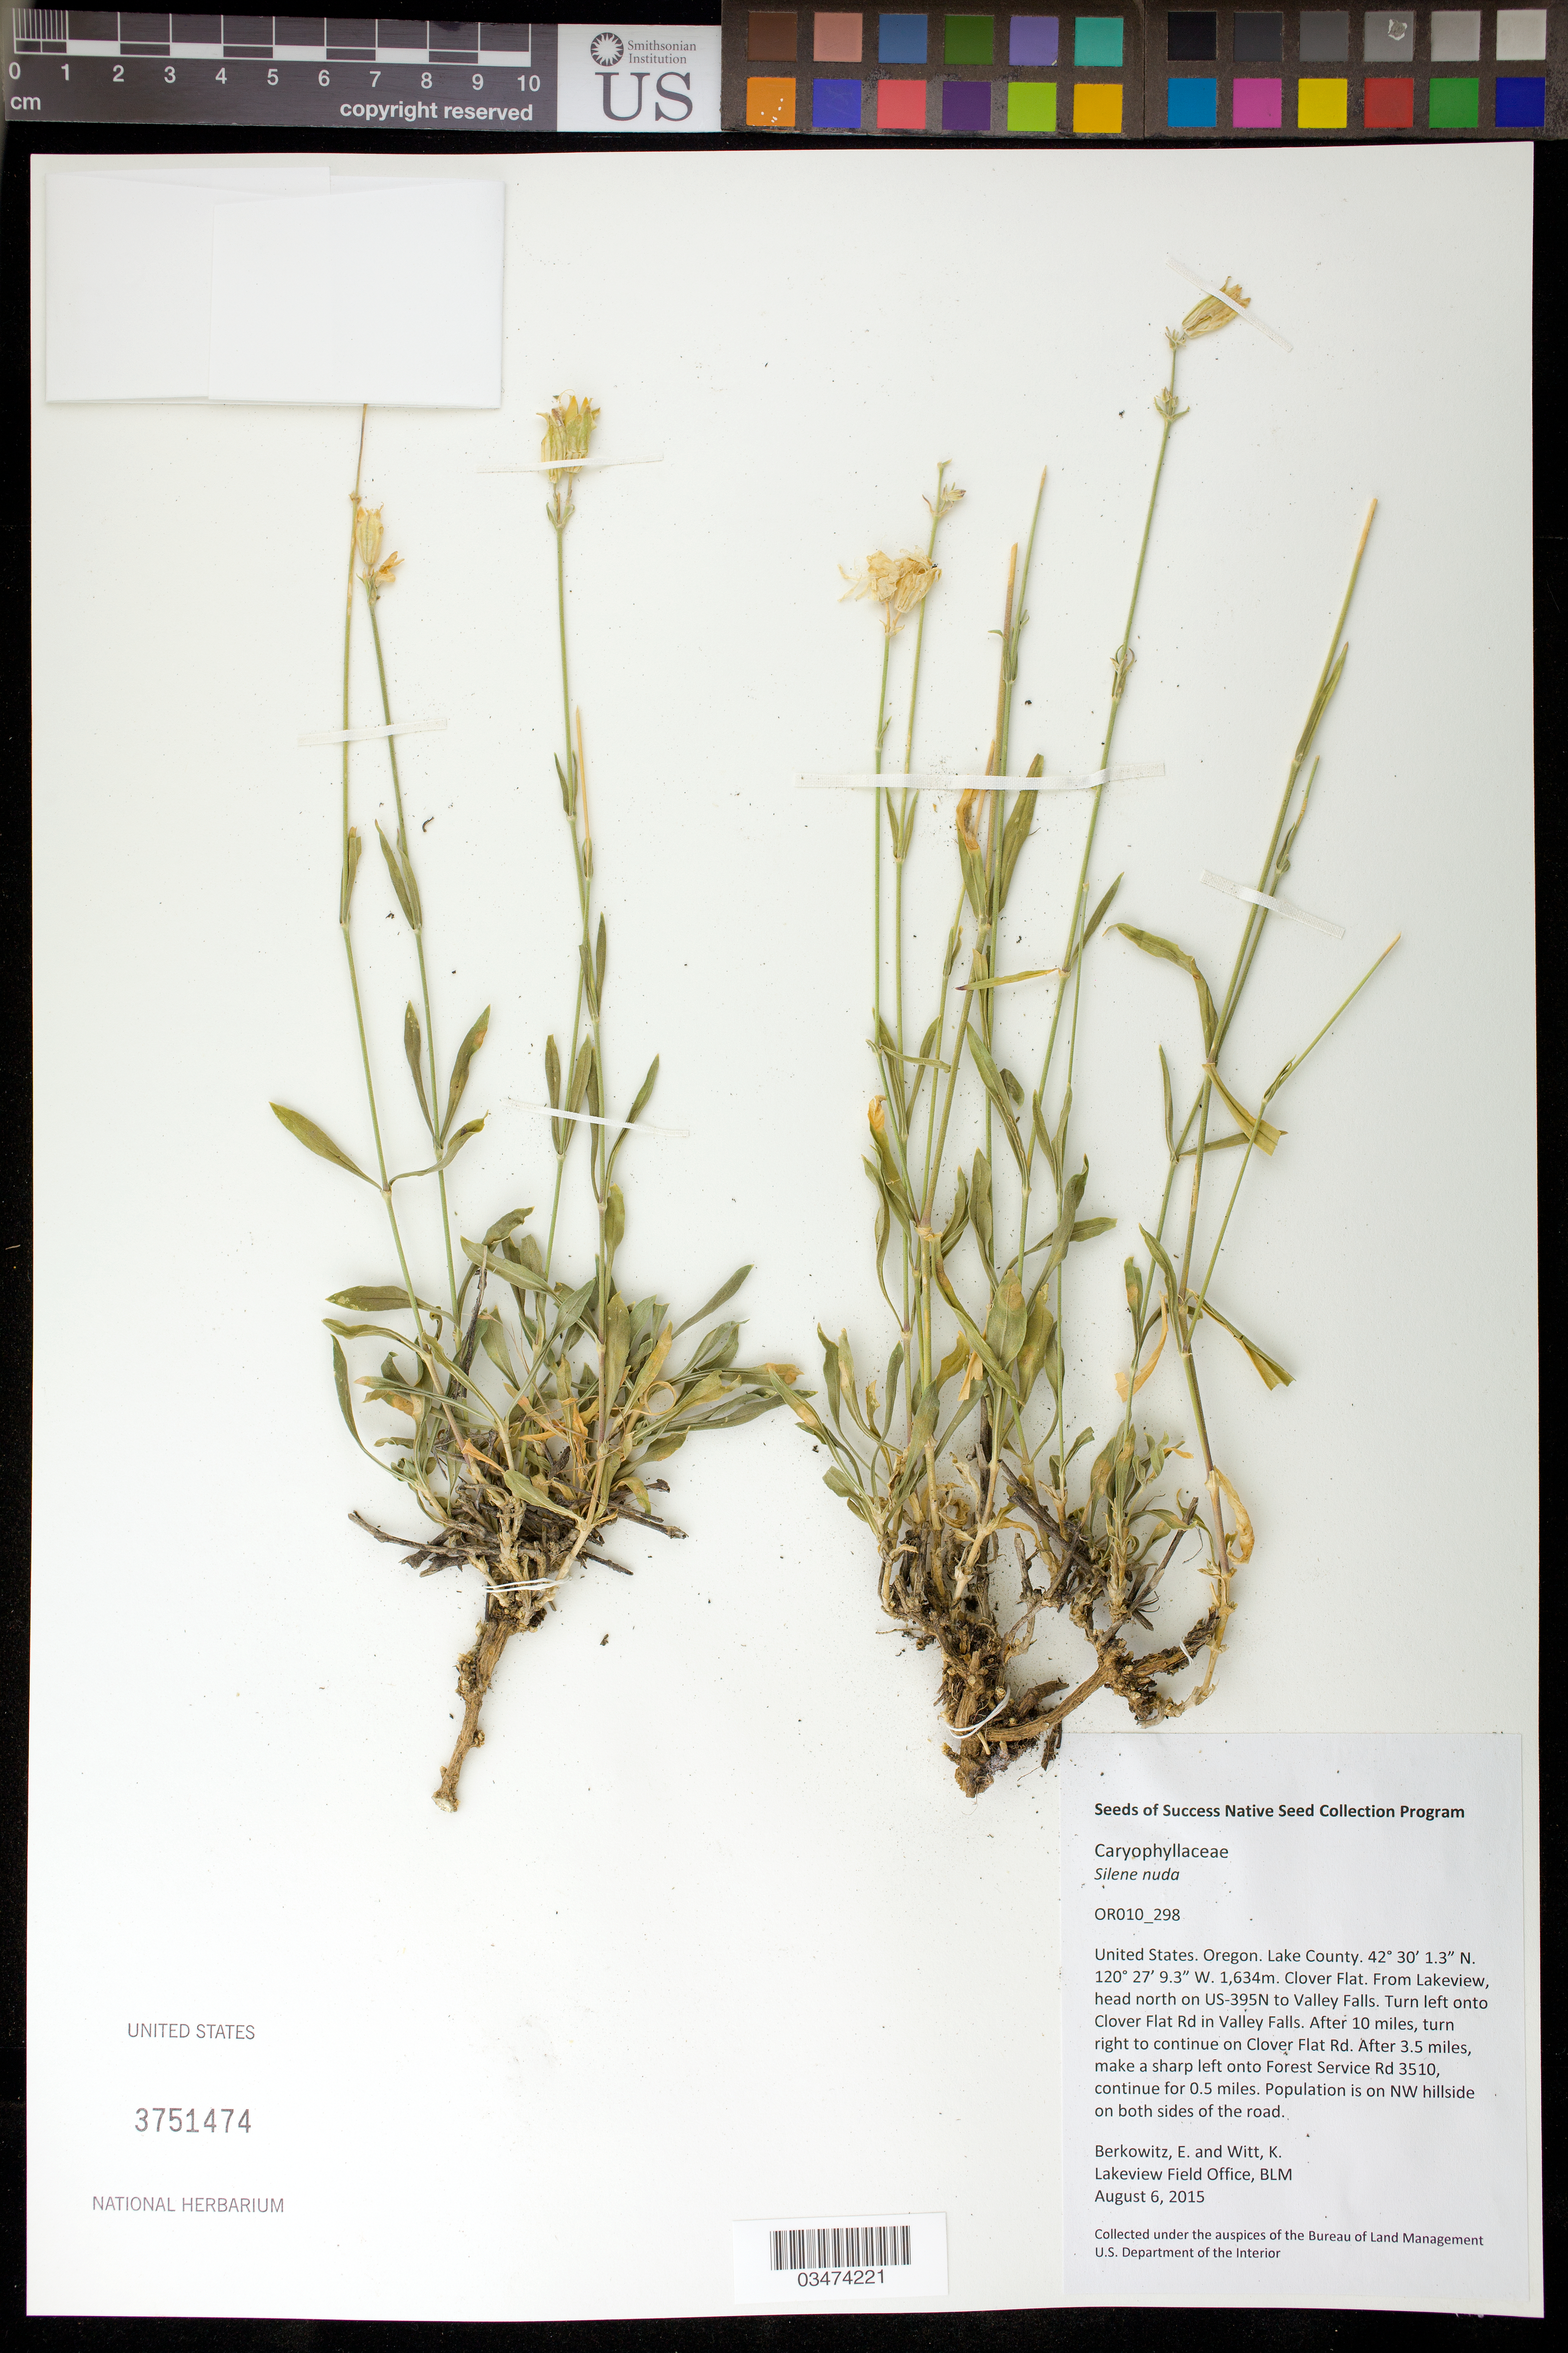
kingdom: Plantae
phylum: Tracheophyta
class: Magnoliopsida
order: Caryophyllales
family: Caryophyllaceae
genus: Silene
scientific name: Silene nuda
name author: (S. Watson) C.L. Hitchc. & Maguire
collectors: E. Berkowitz & K. Witt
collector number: OR010-298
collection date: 2015-08-06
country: United States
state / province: Oregon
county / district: Lake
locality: Lakeview Resource Area, Clover Flat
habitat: Rocky hillside with intermixed juniper and ponderosa pine trees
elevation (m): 498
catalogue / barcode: US 3751474